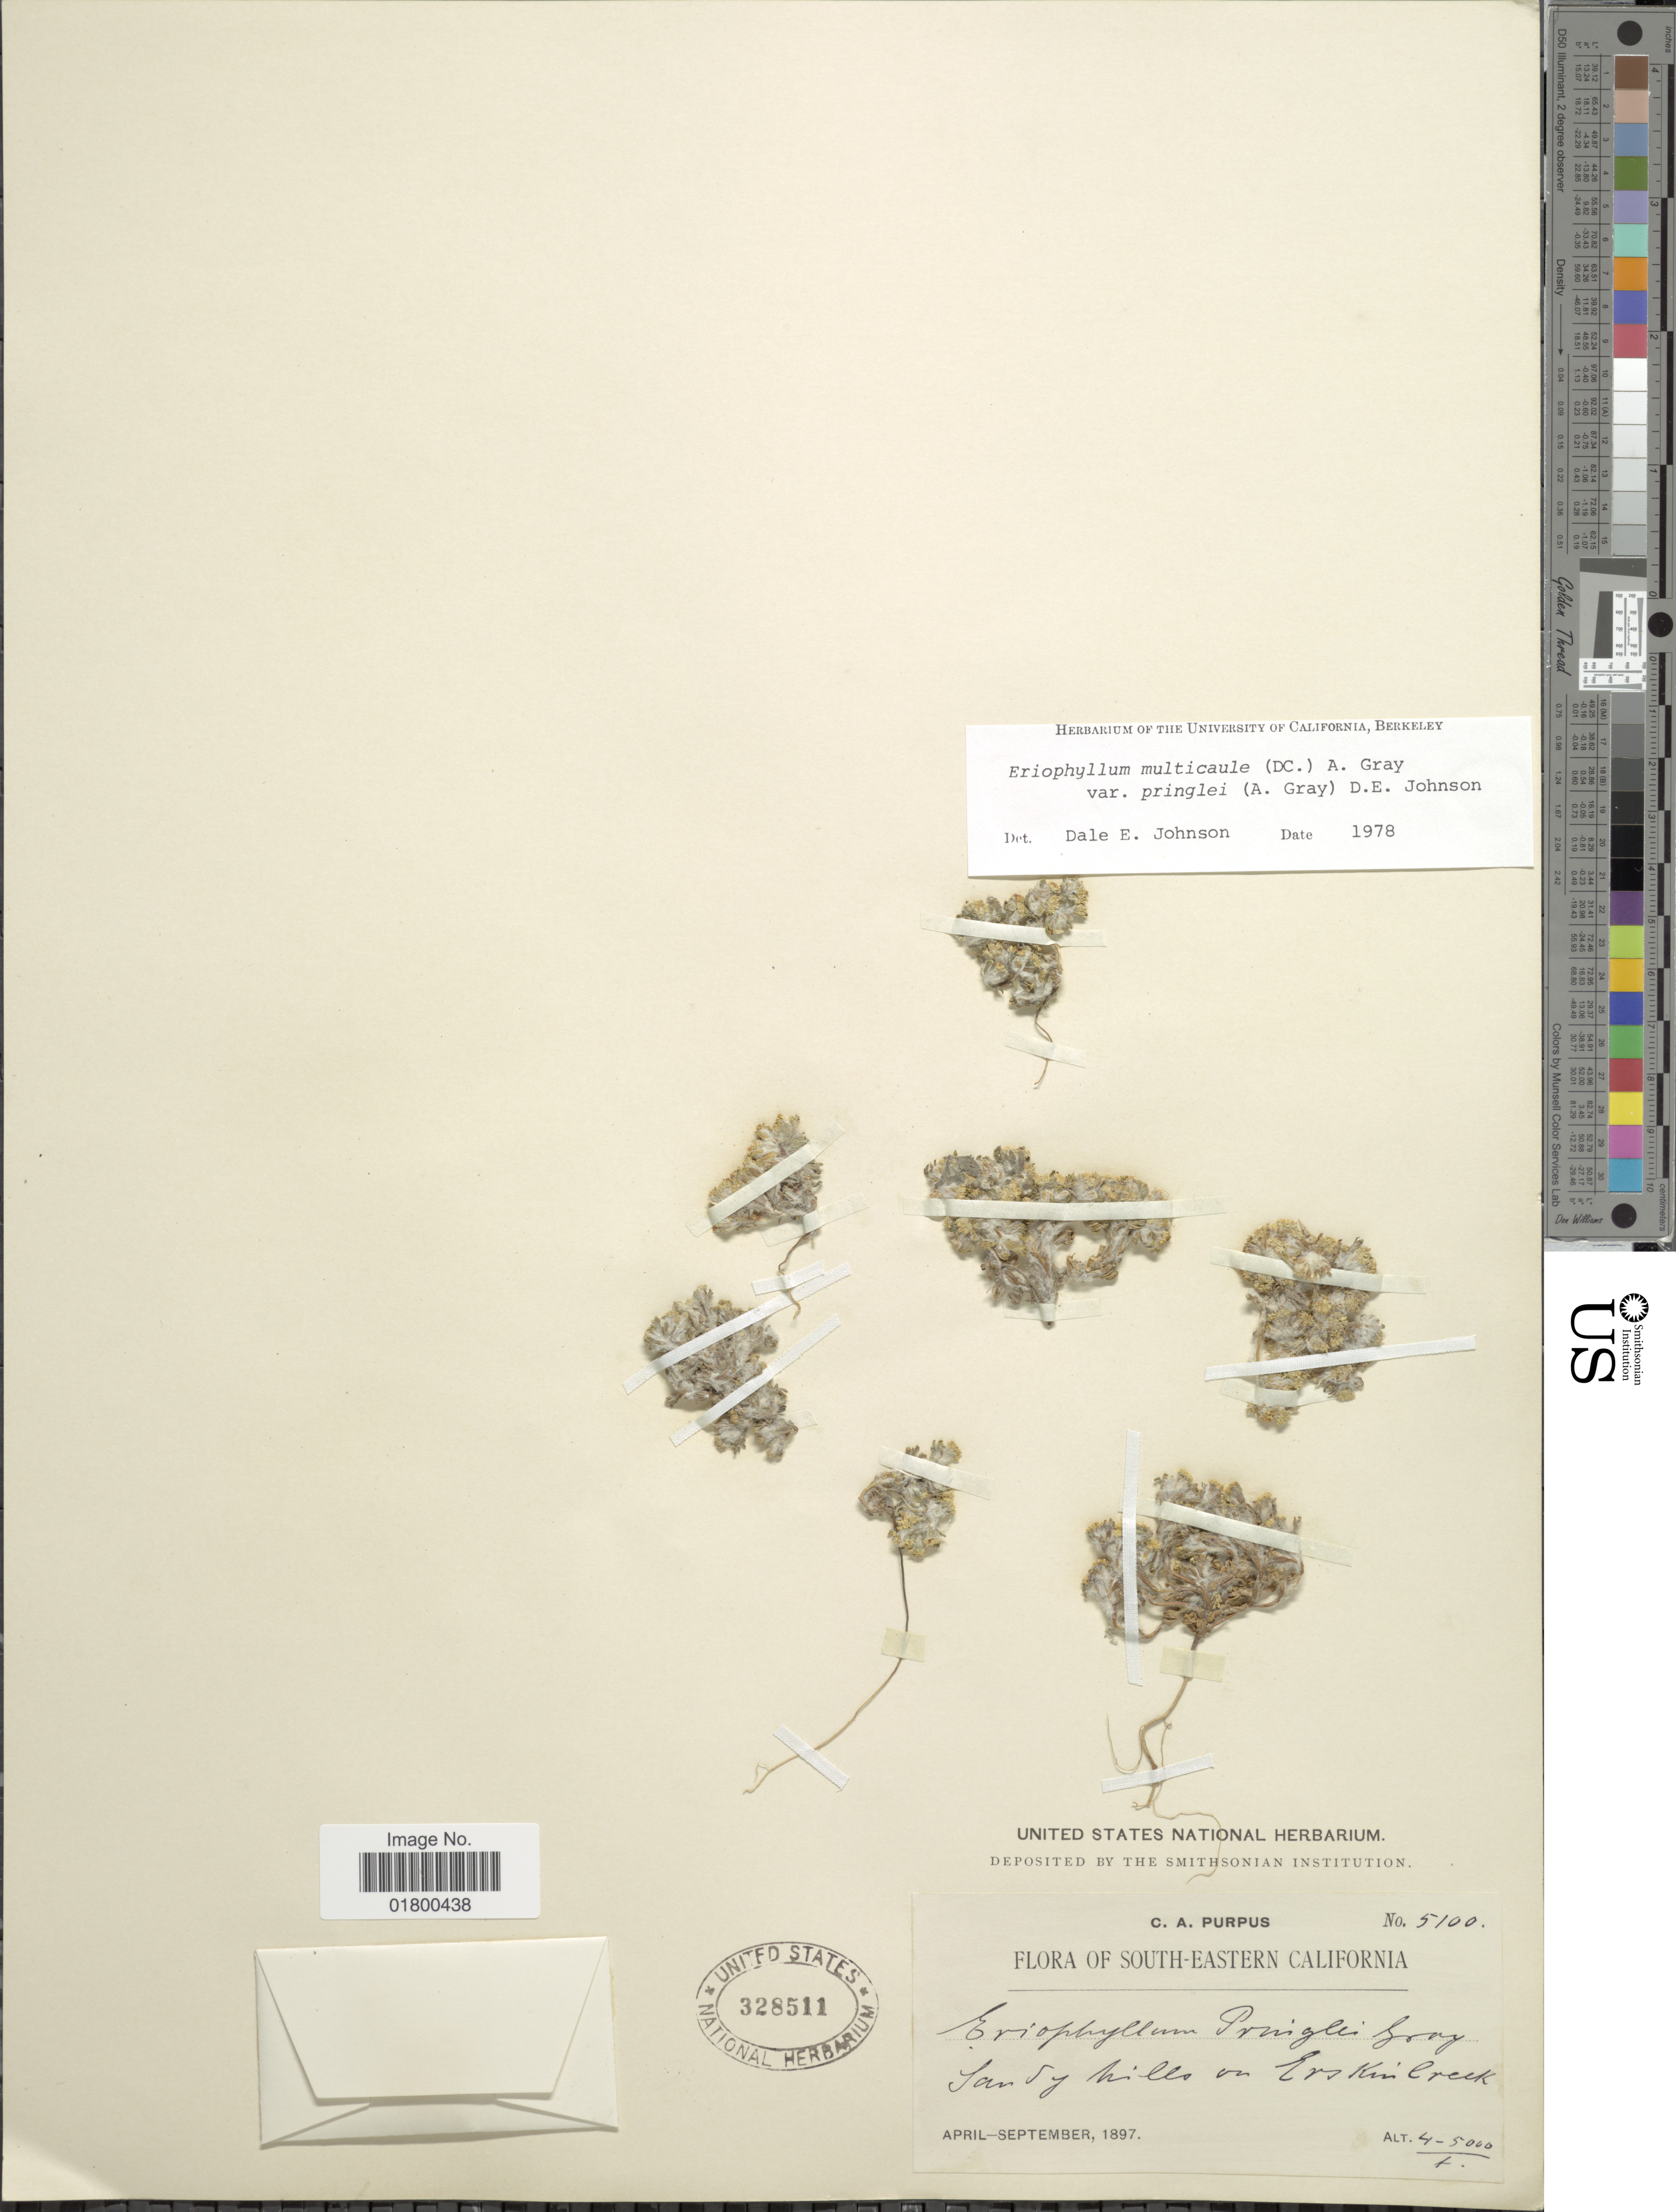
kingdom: Plantae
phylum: Tracheophyta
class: Magnoliopsida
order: Asterales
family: Asteraceae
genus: Eriophyllum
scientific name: Eriophyllum multicaule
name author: (DC.) A. Gray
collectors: C. A. Purpus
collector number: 5100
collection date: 1897-04/1897-09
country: United States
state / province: California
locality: South-Eastern California, Sandy hills on Erskin Creek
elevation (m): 1219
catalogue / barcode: US 328511